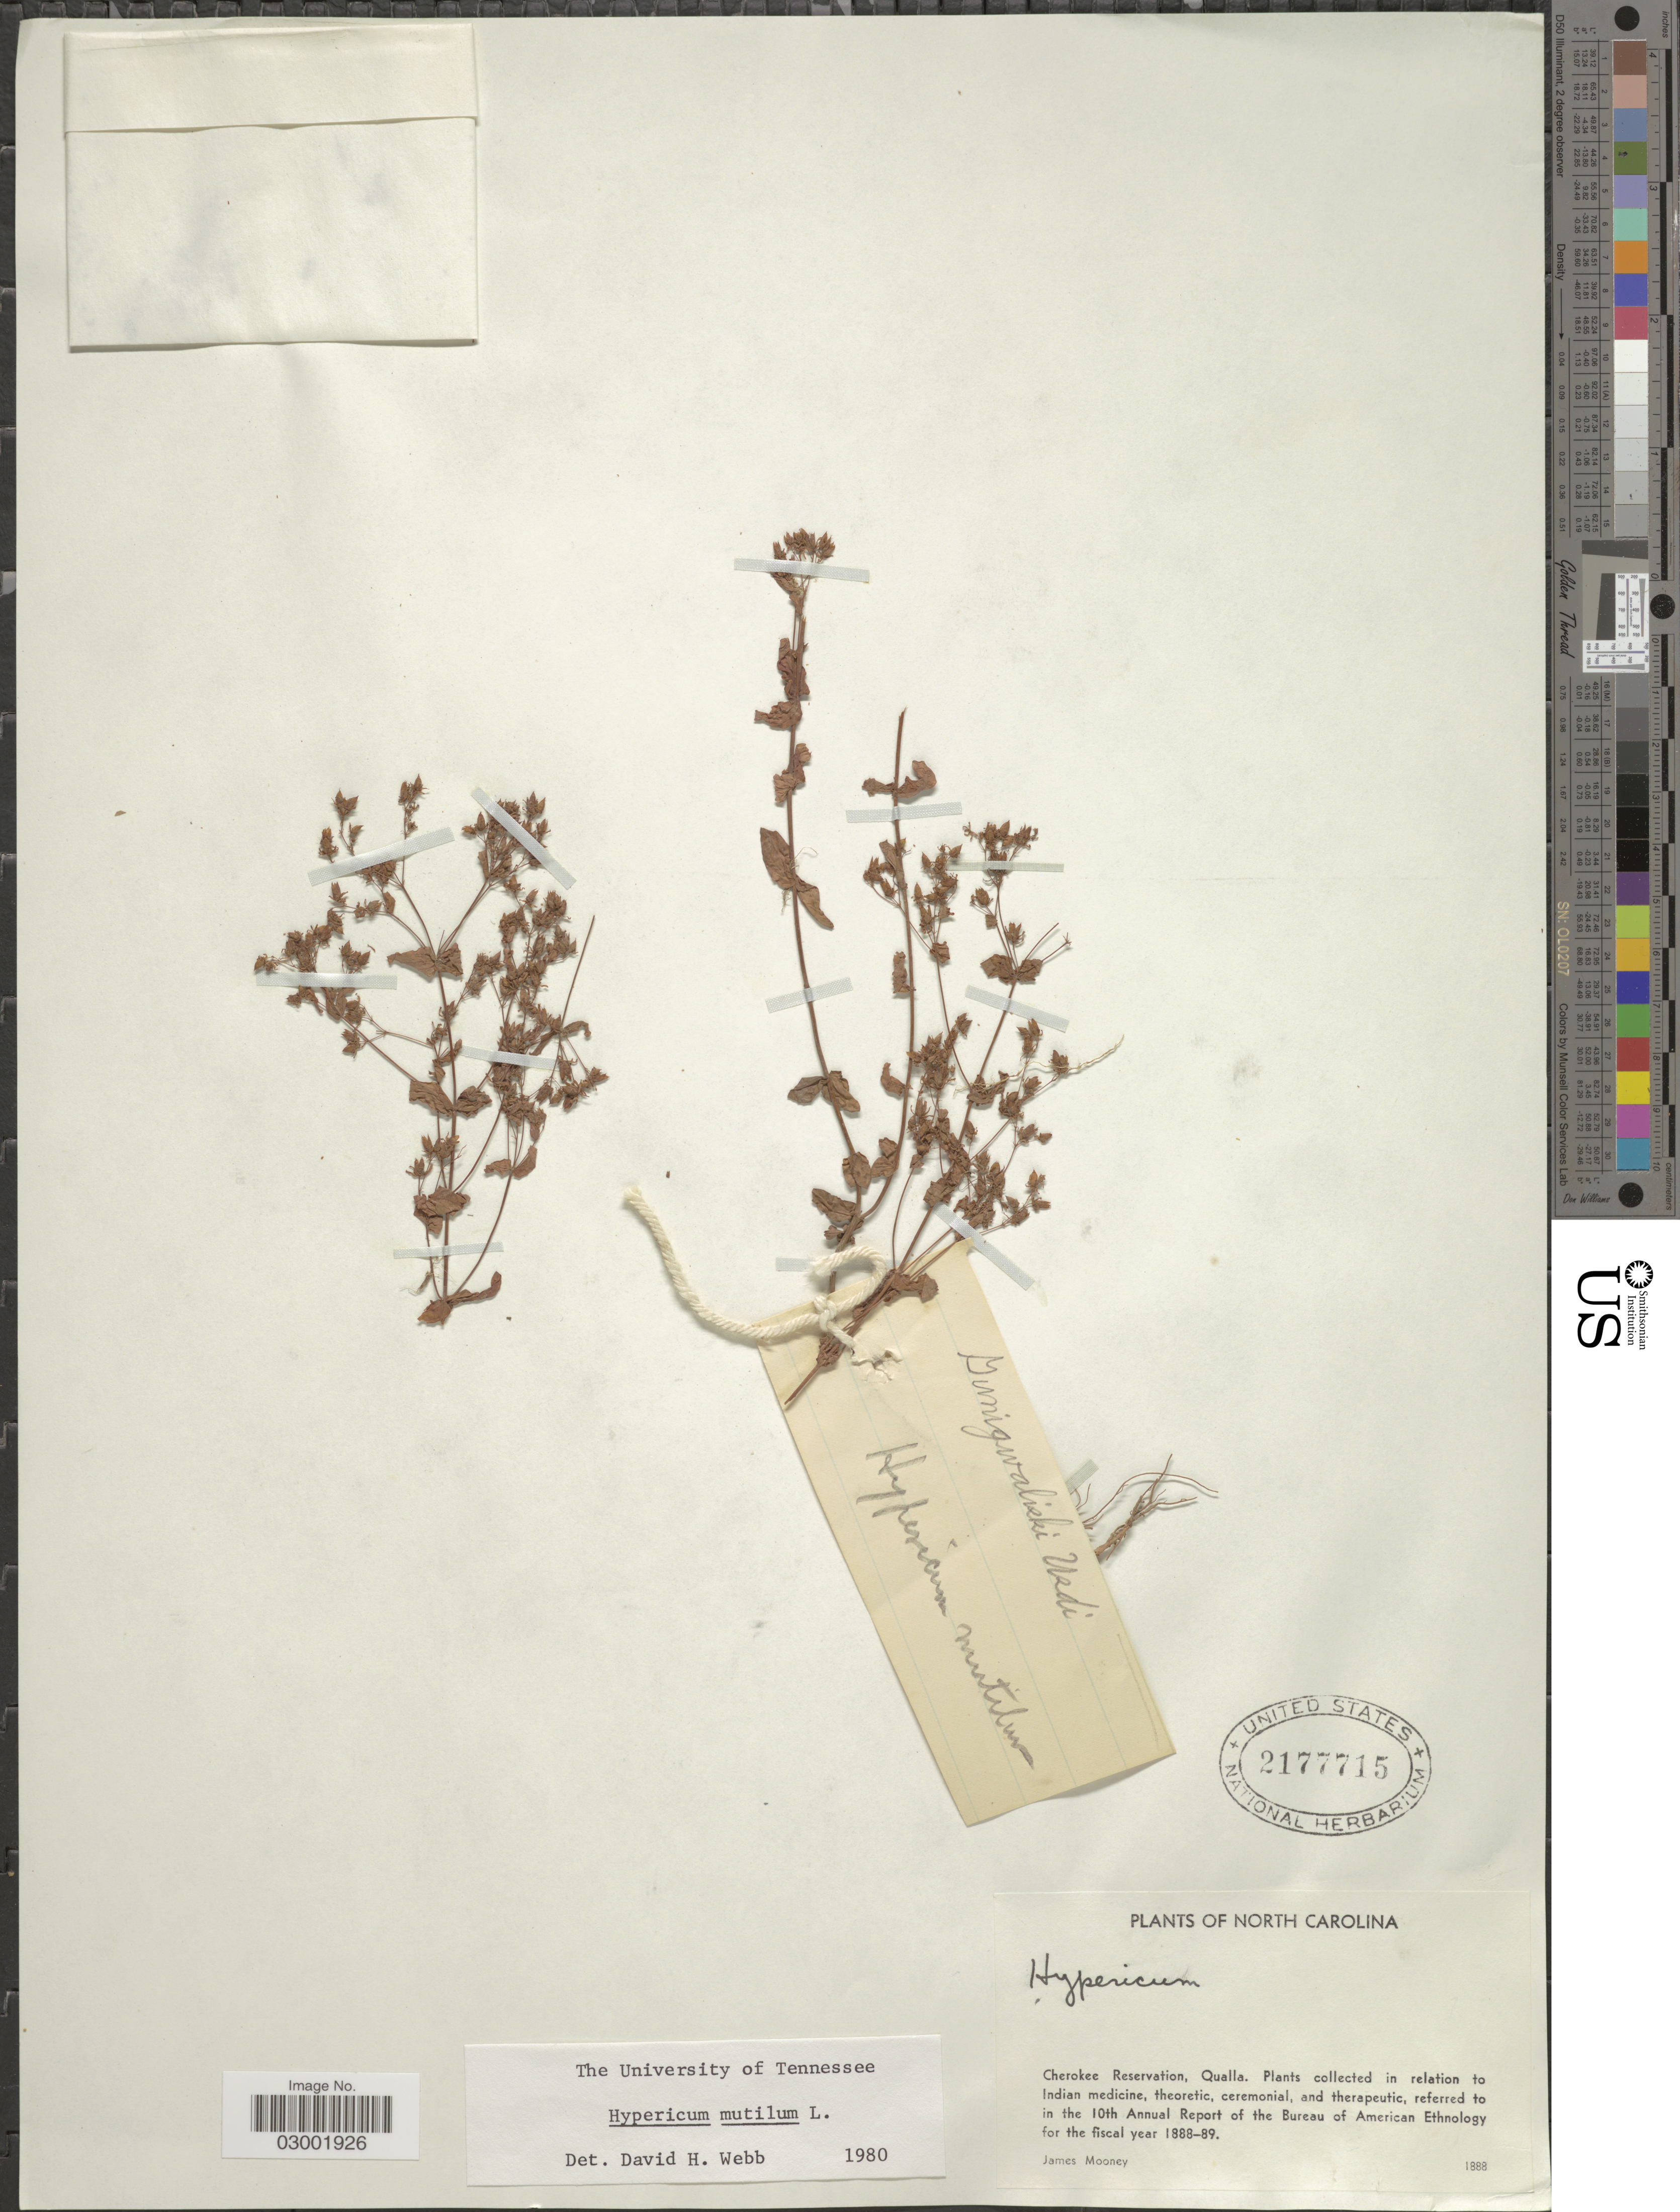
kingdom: Plantae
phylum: Tracheophyta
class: Magnoliopsida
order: Malpighiales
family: Hypericaceae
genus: Hypericum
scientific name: Hypericum mutilum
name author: L.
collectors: J. Mooney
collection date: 1888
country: United States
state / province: North Carolina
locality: Cherokee Reservation, Qualla.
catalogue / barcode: US 2177715